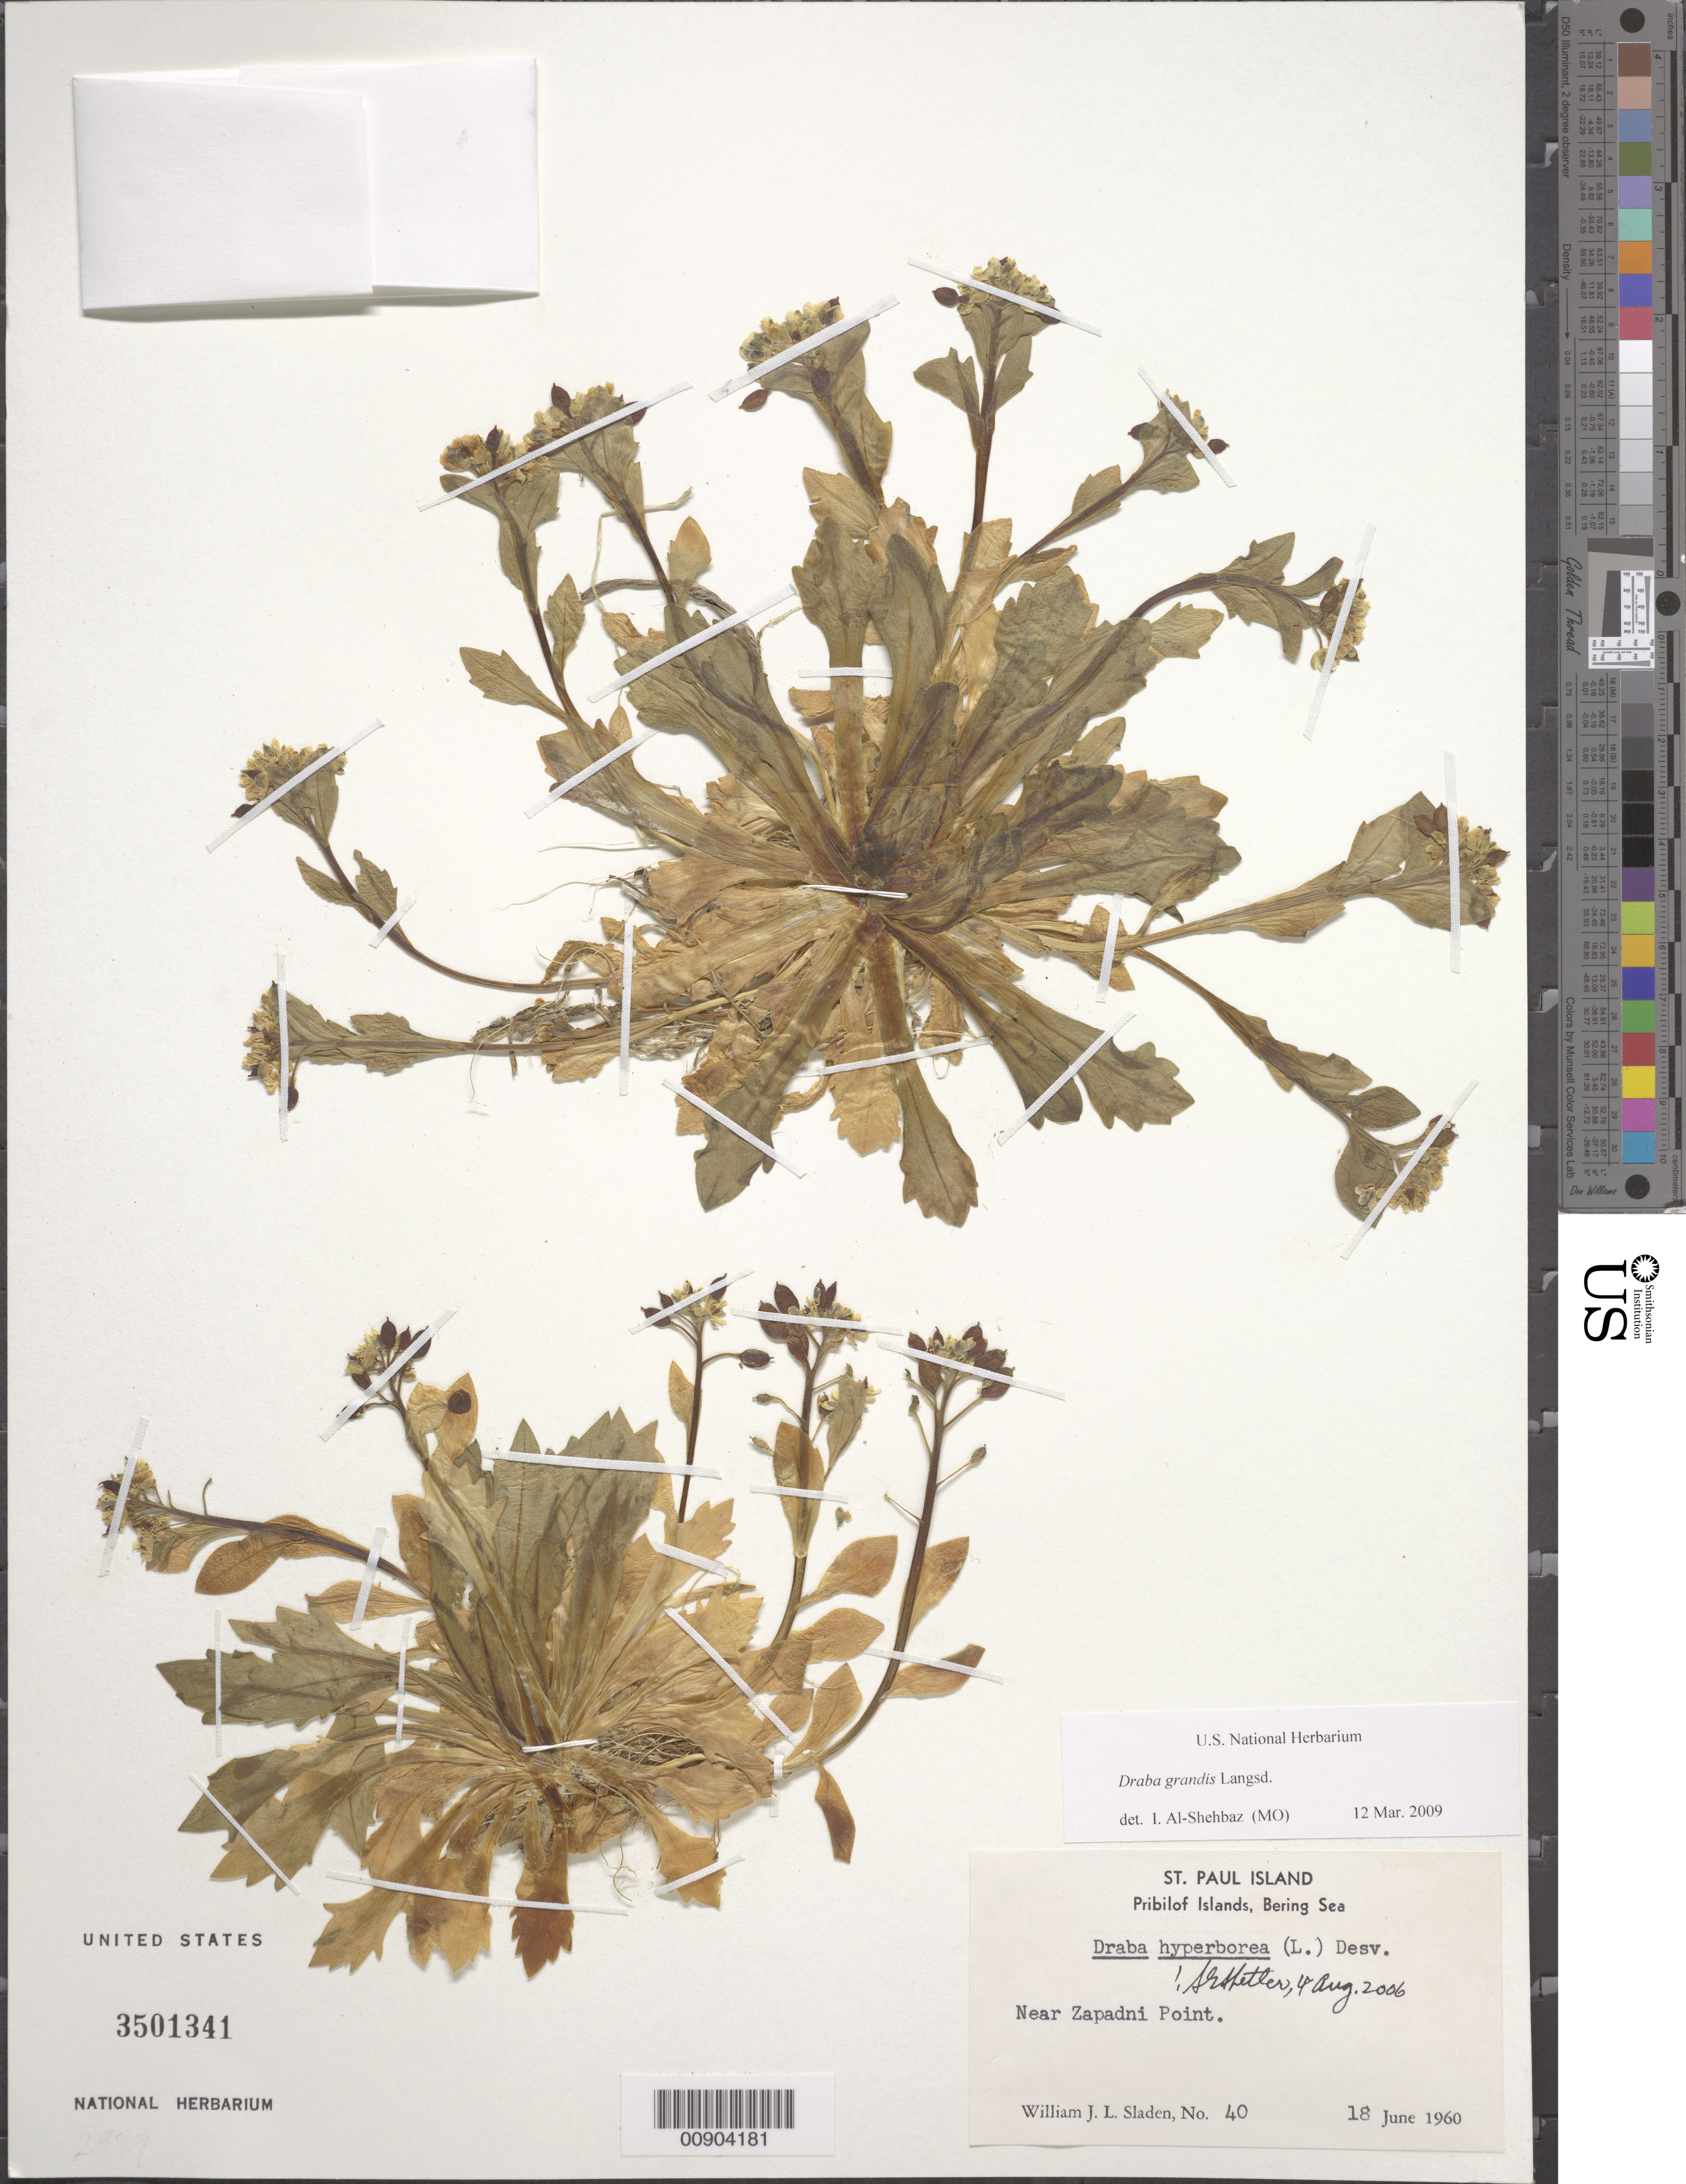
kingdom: Plantae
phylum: Tracheophyta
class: Magnoliopsida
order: Brassicales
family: Brassicaceae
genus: Draba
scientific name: Draba hyperborea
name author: (L.) Desv.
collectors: W. Sladen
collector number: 40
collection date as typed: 18 Jun 1960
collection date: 1960-06-18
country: United States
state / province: Alaska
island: St. Paul Island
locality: Near Zapadni Point., Bering Sea, Pribilof Islands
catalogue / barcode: US 3501341